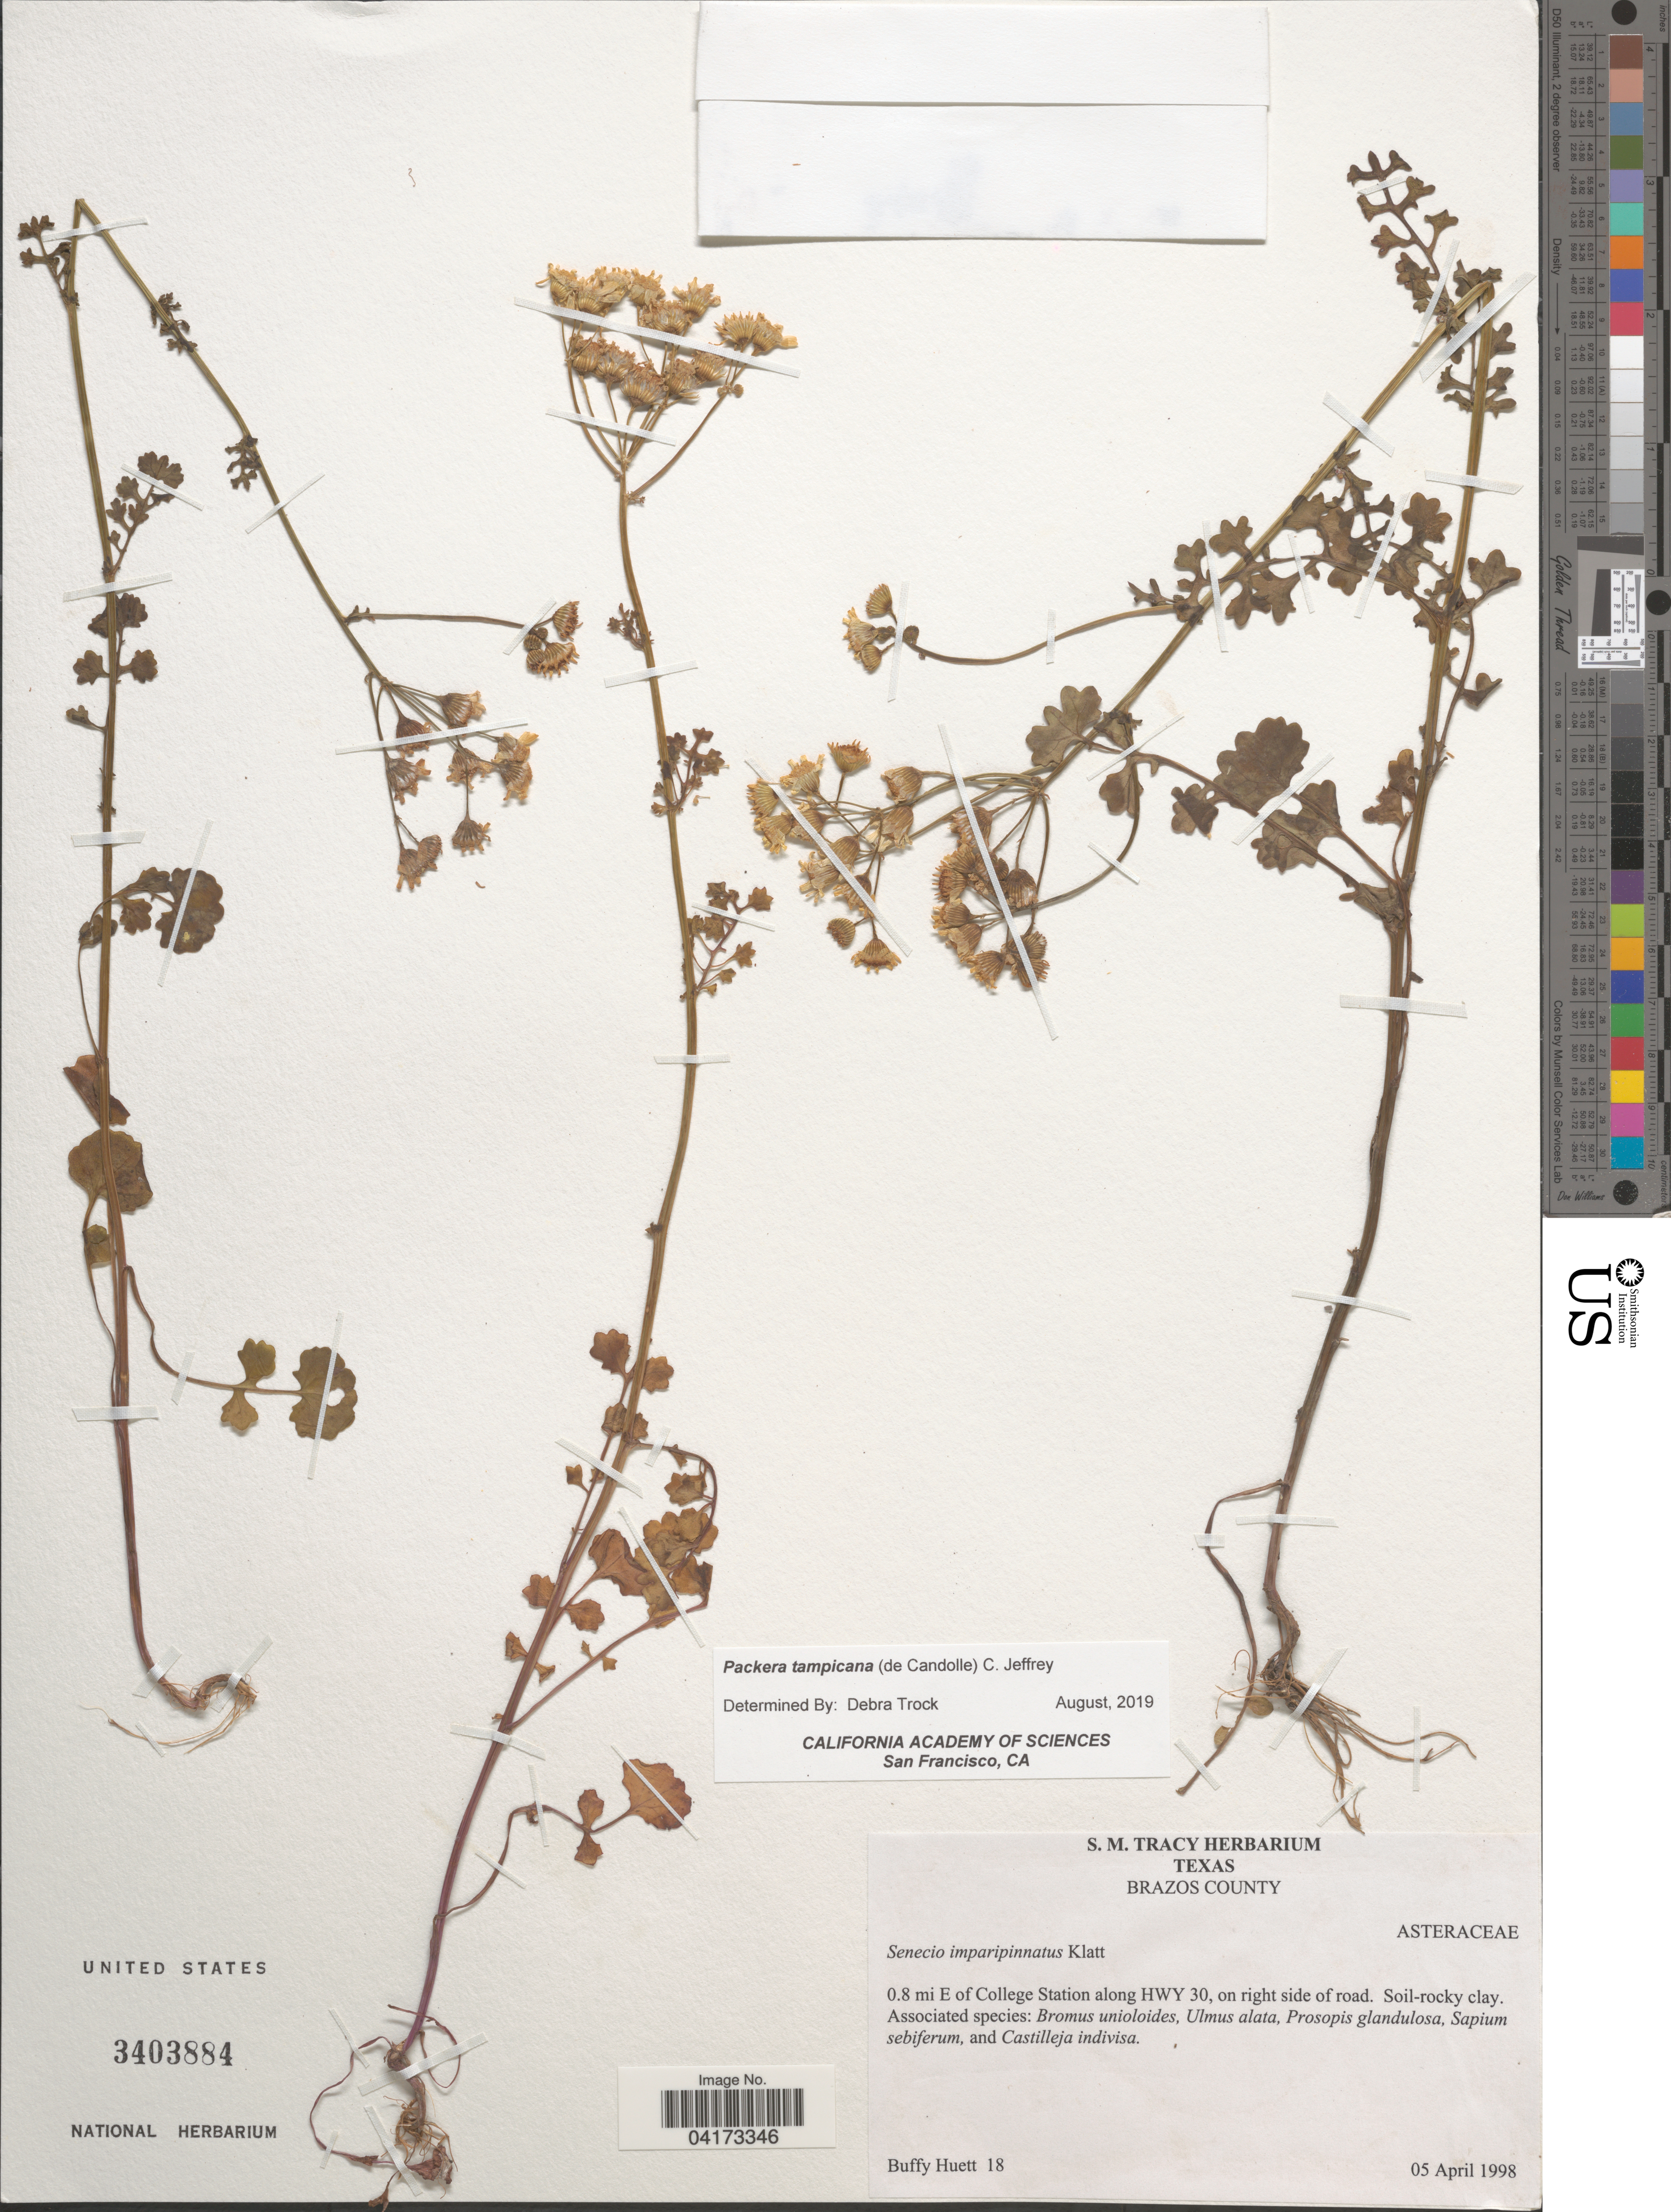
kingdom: Plantae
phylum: Tracheophyta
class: Magnoliopsida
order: Asterales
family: Asteraceae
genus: Packera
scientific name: Packera tampicana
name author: (DC.) C. Jeffrey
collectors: B. Huett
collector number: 18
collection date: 1998-04-05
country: United States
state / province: Texas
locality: Brazos County. 0.8 mi E of College Station along HWY 30, on right side of road.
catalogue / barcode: US 3403884